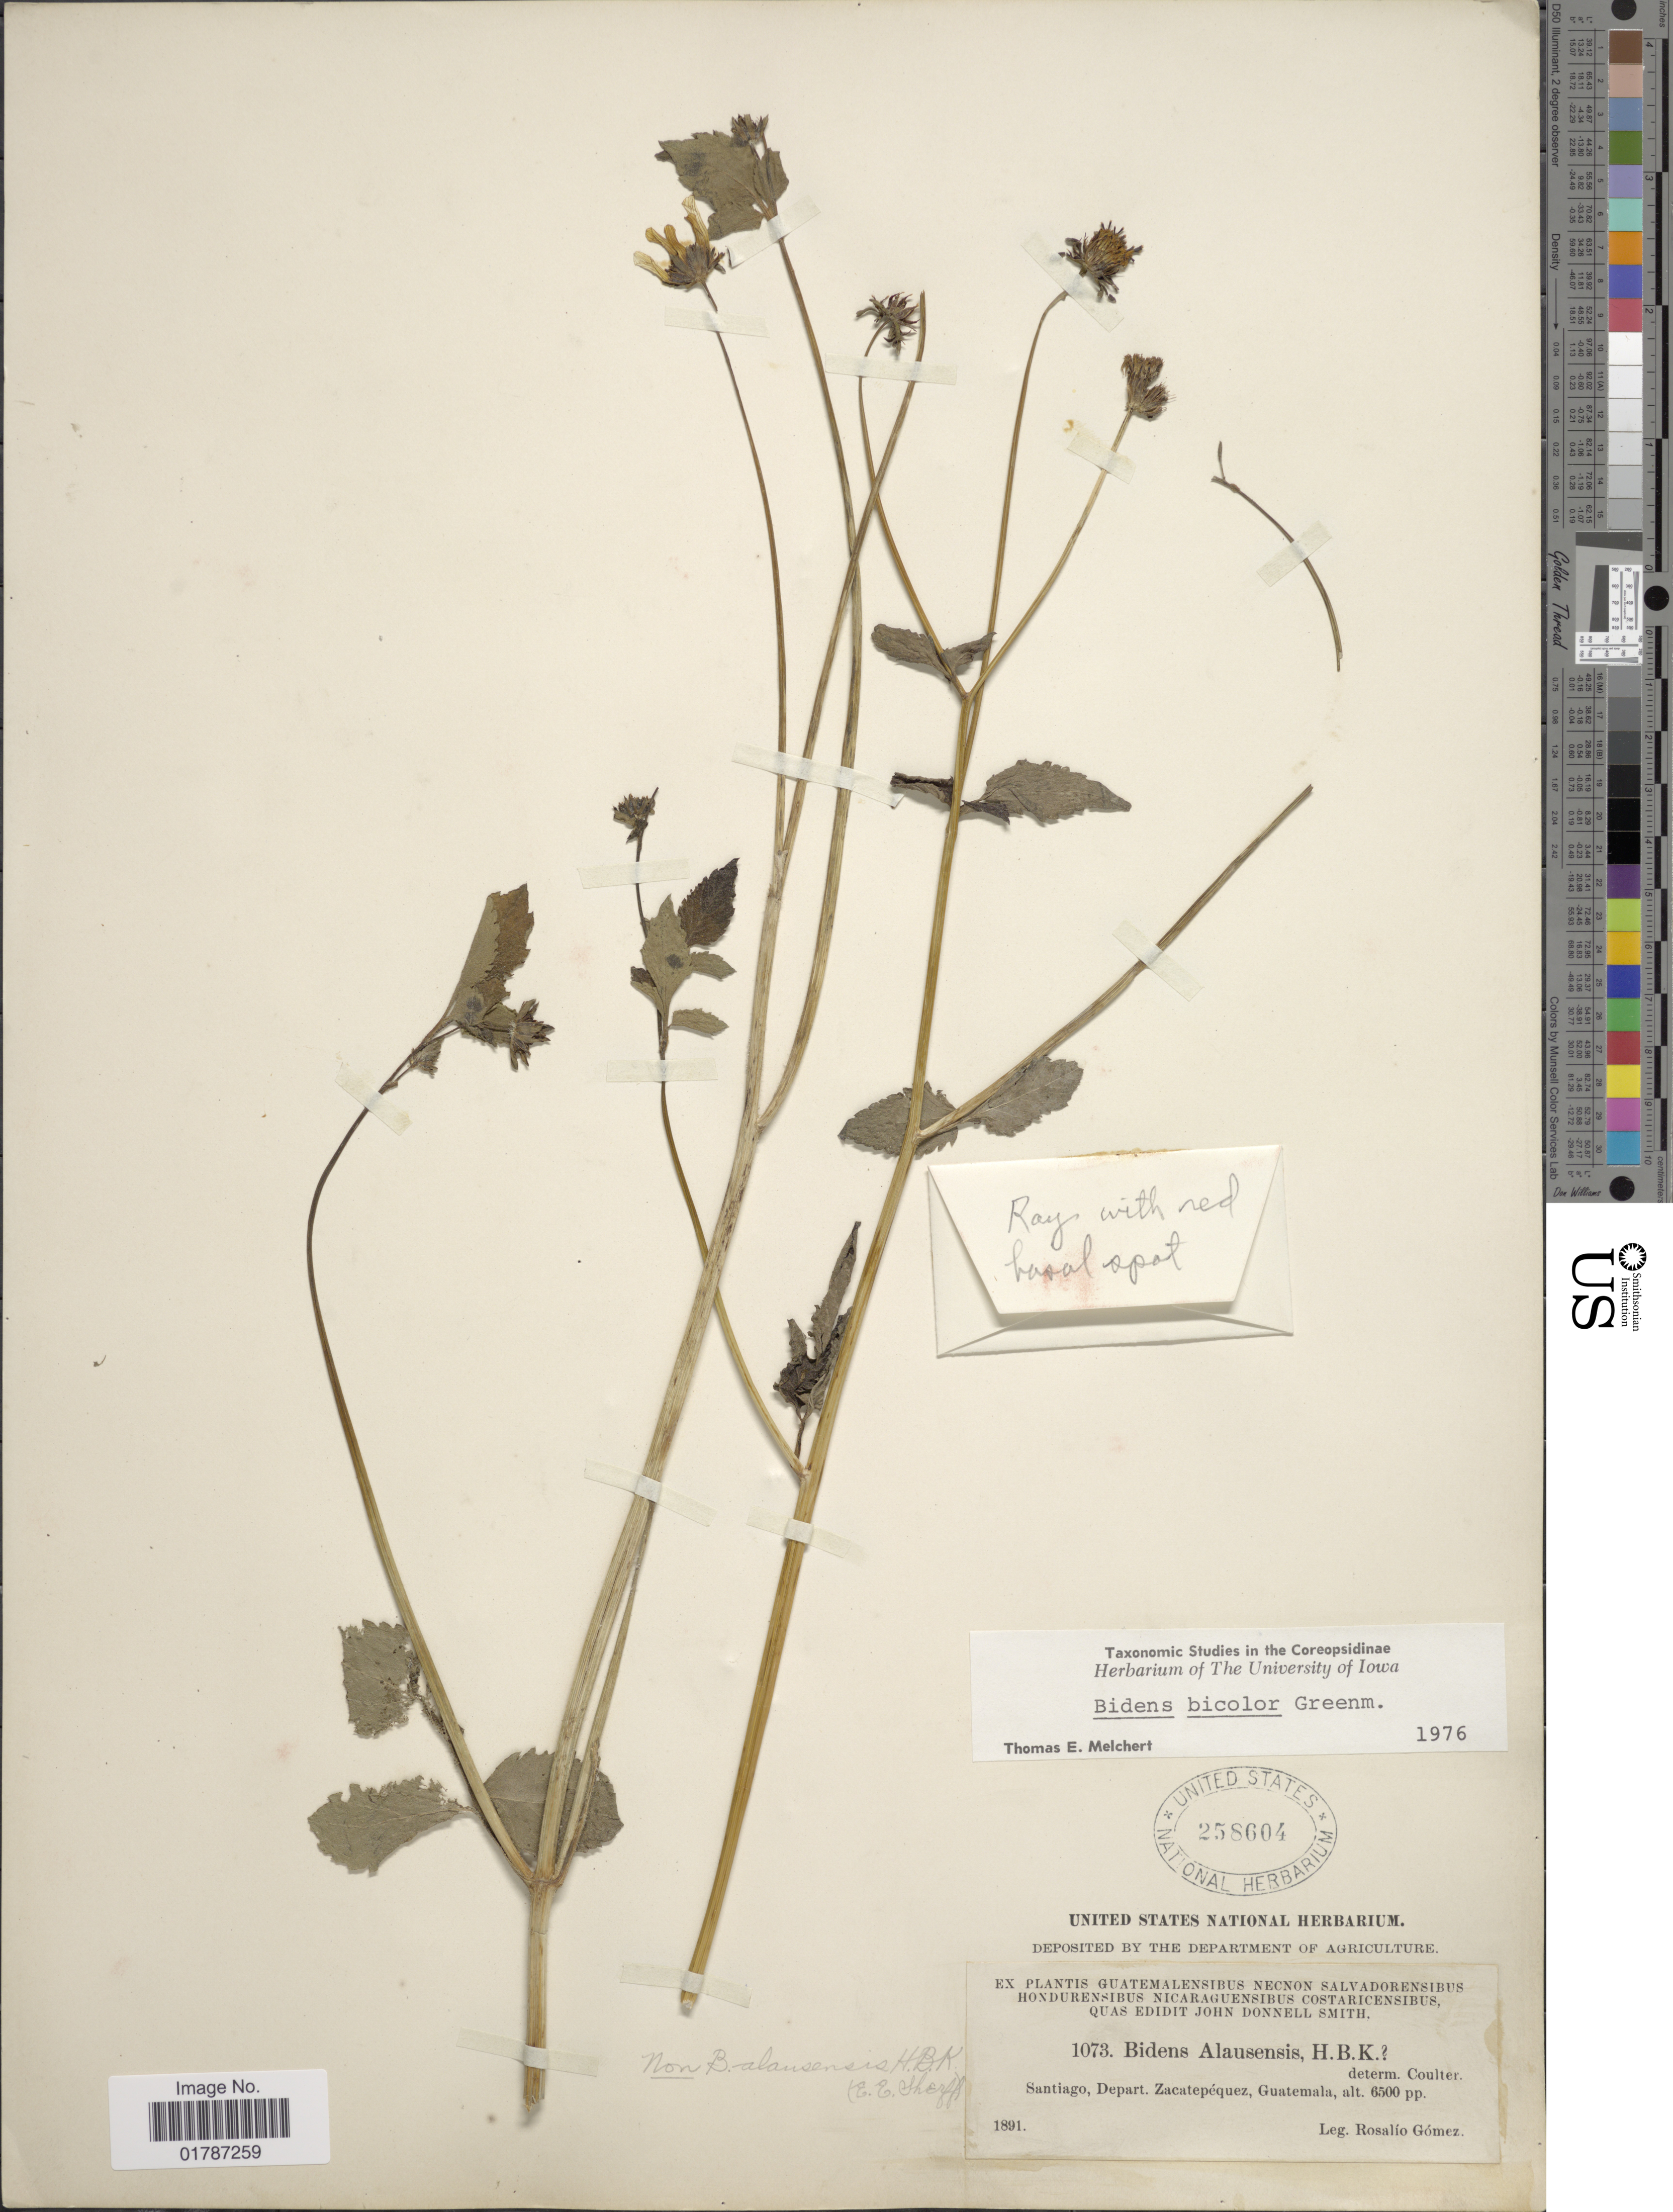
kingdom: Plantae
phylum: Tracheophyta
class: Magnoliopsida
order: Asterales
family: Asteraceae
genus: Bidens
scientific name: Bidens bicolor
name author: Greenm.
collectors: R. Gómez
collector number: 1073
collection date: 1891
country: Guatemala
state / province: Sacatepéquez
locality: Santiago, Depart. Zacatepequez, Guatemala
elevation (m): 1981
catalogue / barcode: US 258604